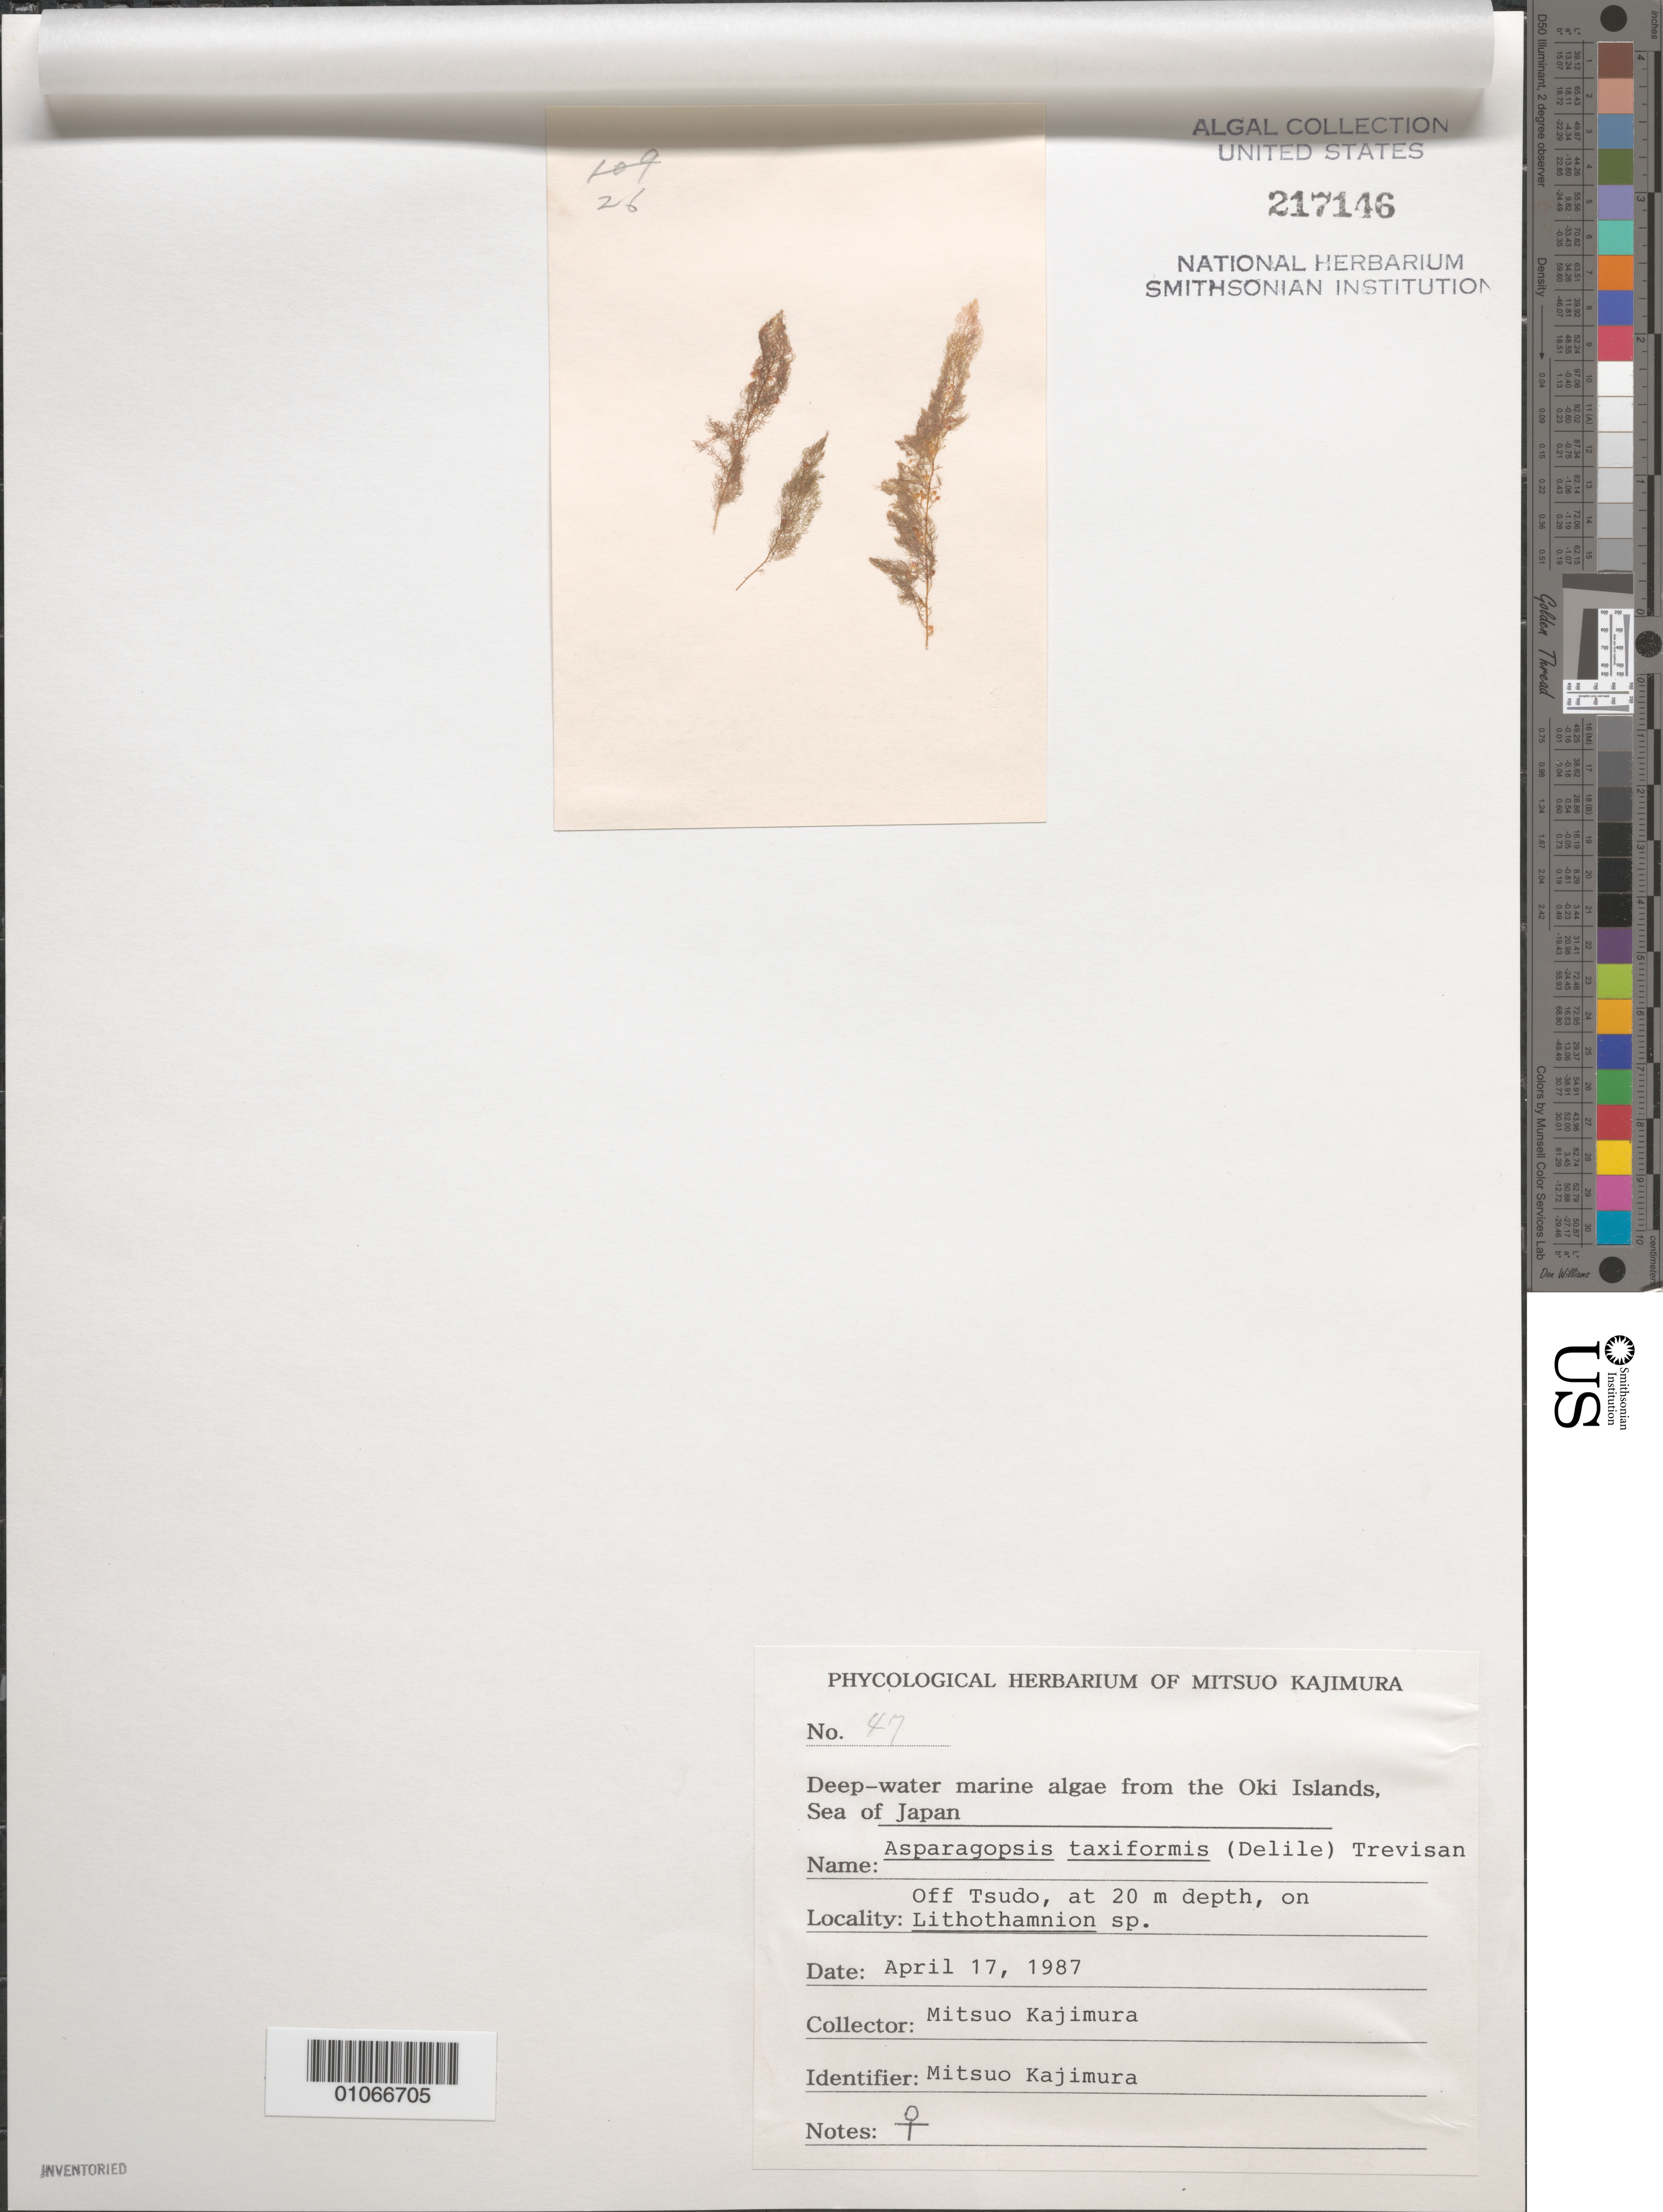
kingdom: Plantae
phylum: Rhodophyta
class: Florideophyceae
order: Bonnemaisoniales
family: Bonnemaisoniaceae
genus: Asparagopsis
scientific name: Asparagopsis taxiformis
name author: (Delile) Trevis.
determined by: Kajimura, Mitsuo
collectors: M. Kajimura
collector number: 47 & SPECIMEN 26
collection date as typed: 17 Apr1987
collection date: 1987-04-17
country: Japan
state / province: Simane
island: Oki Is.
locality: Off Tsudo [village], Sea of Japan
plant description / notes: Phycologial Herbarium of Mitsuo Kajimura, Deep-water marine algae from the Oki Islands, Sea of Japan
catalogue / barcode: US 217146